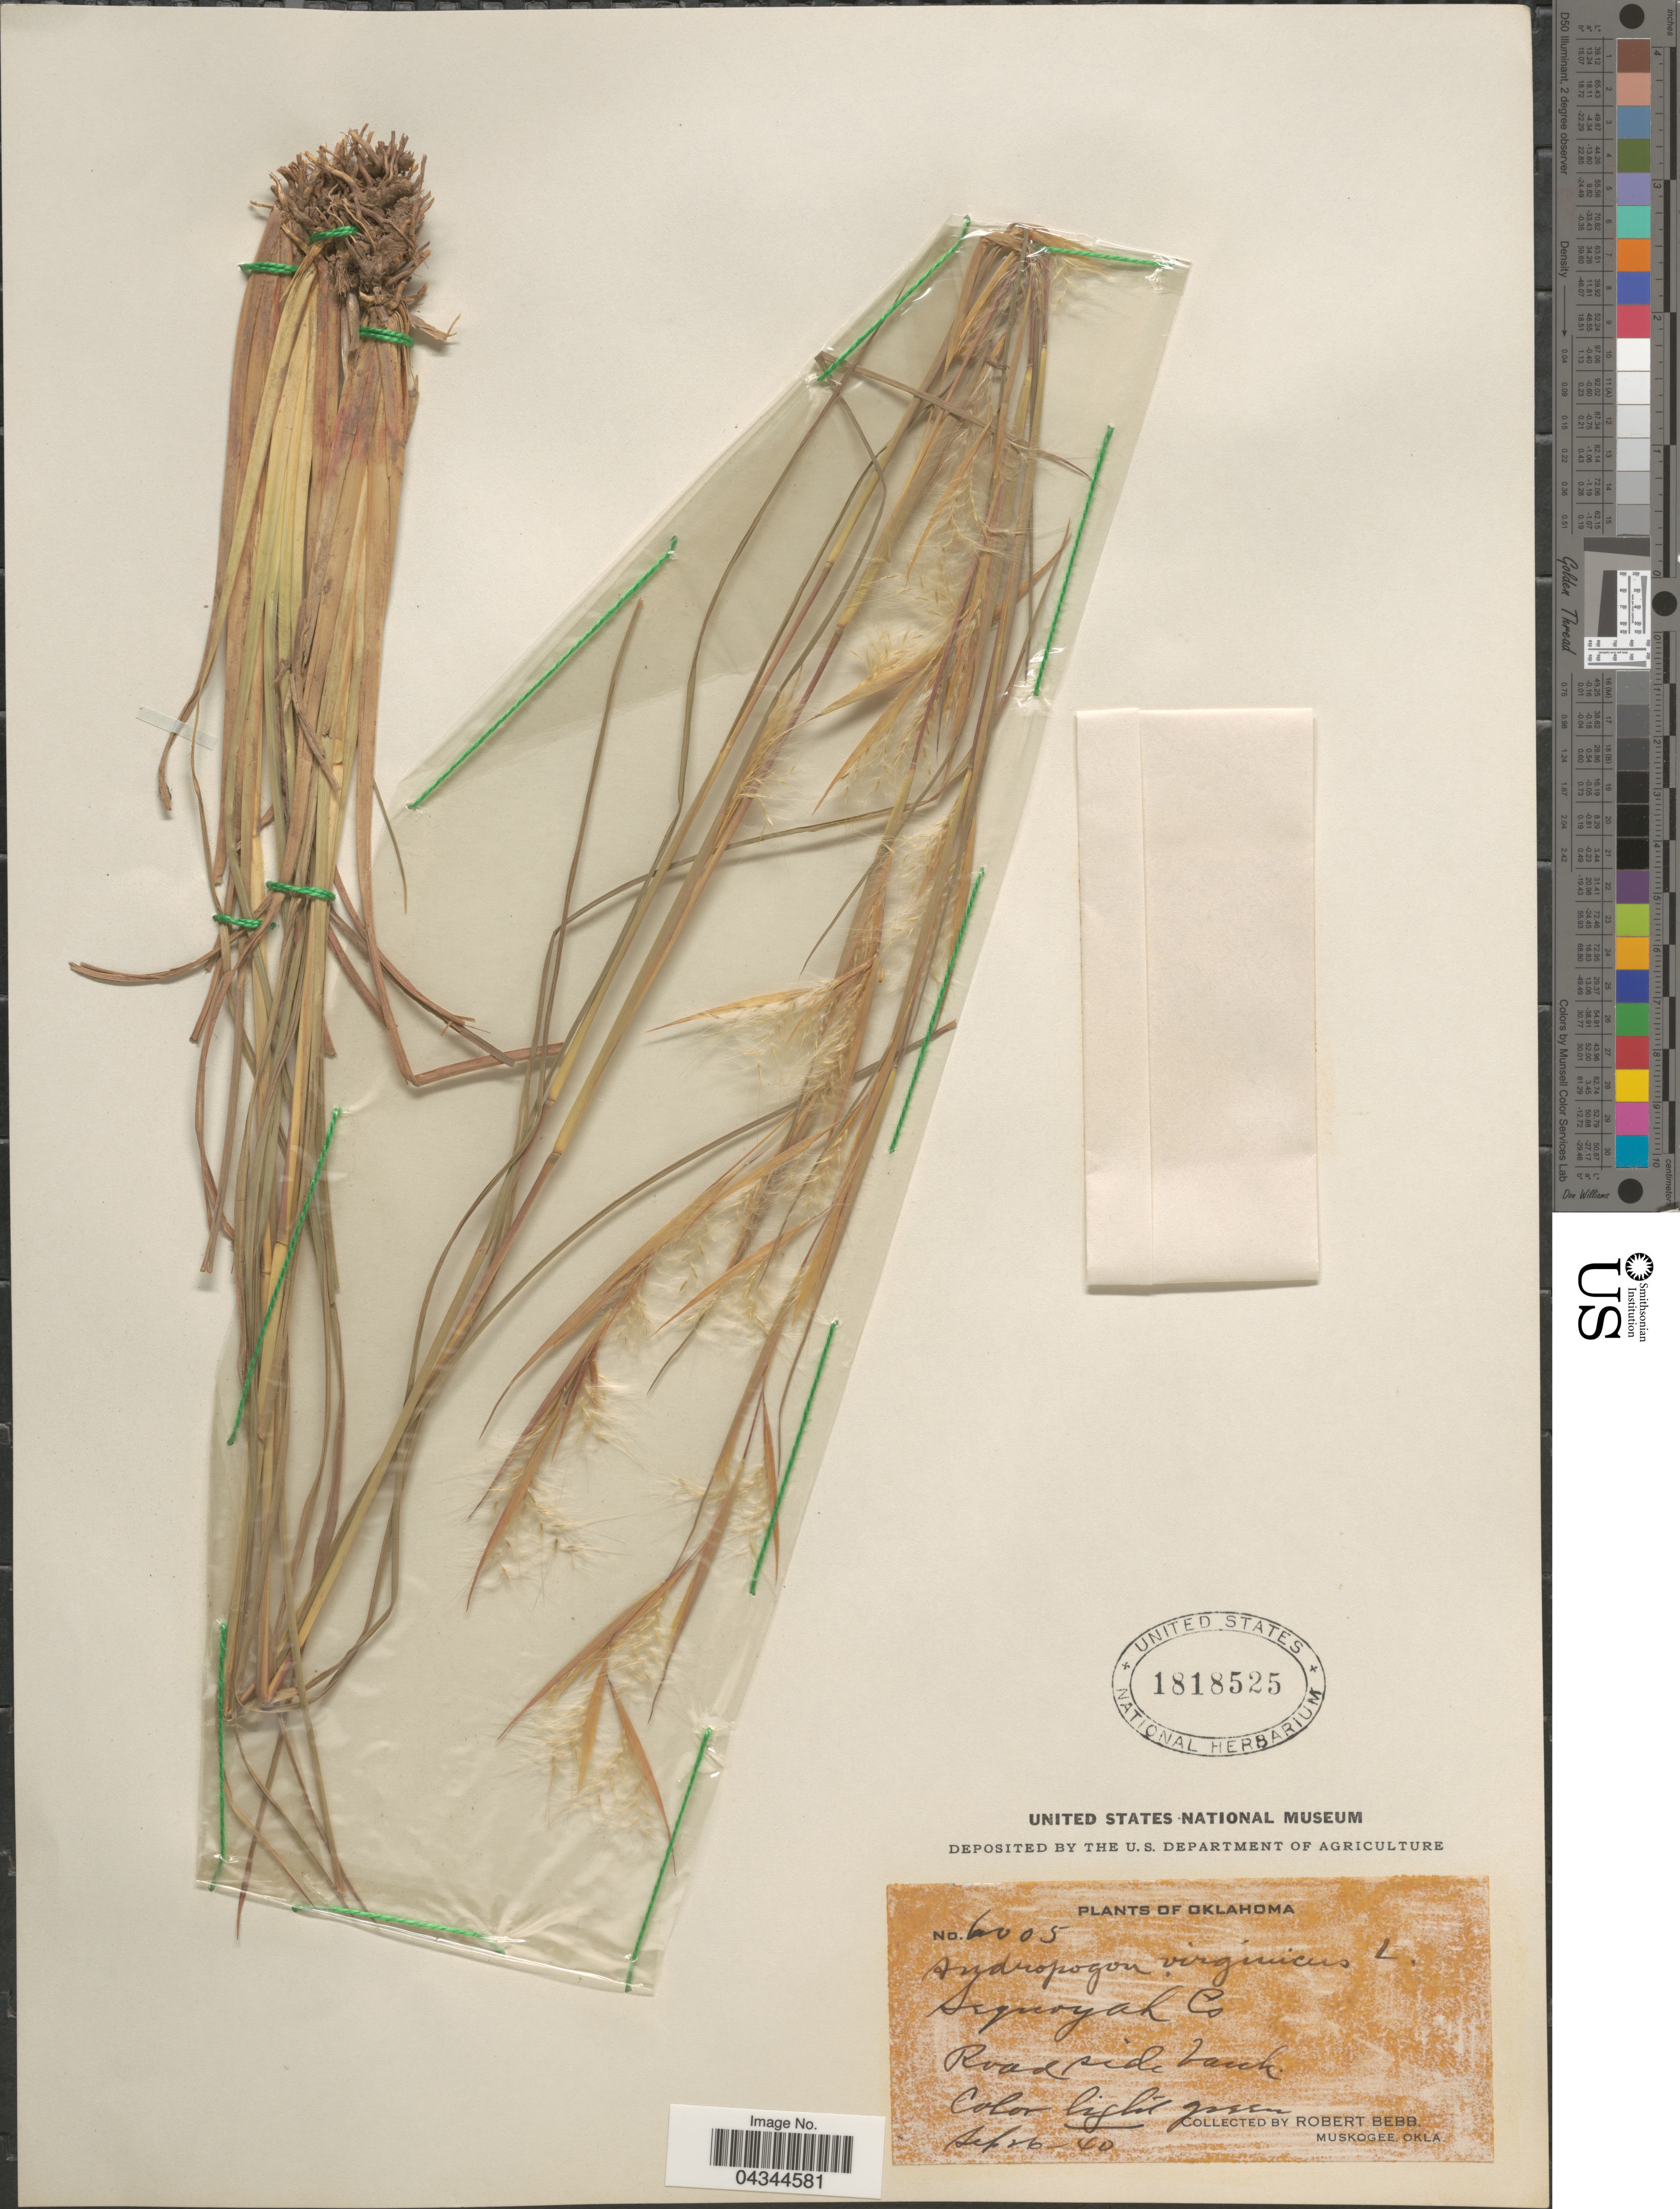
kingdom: Plantae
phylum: Tracheophyta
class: Liliopsida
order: Poales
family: Poaceae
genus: Andropogon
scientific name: Andropogon virginicus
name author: L.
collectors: R. Bebb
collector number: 6005*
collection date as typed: Transcribed d/m/y: 26/9/40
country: United States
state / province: Oklahoma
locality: Sequoyah Co. Roadside bank.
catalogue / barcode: US 1818525